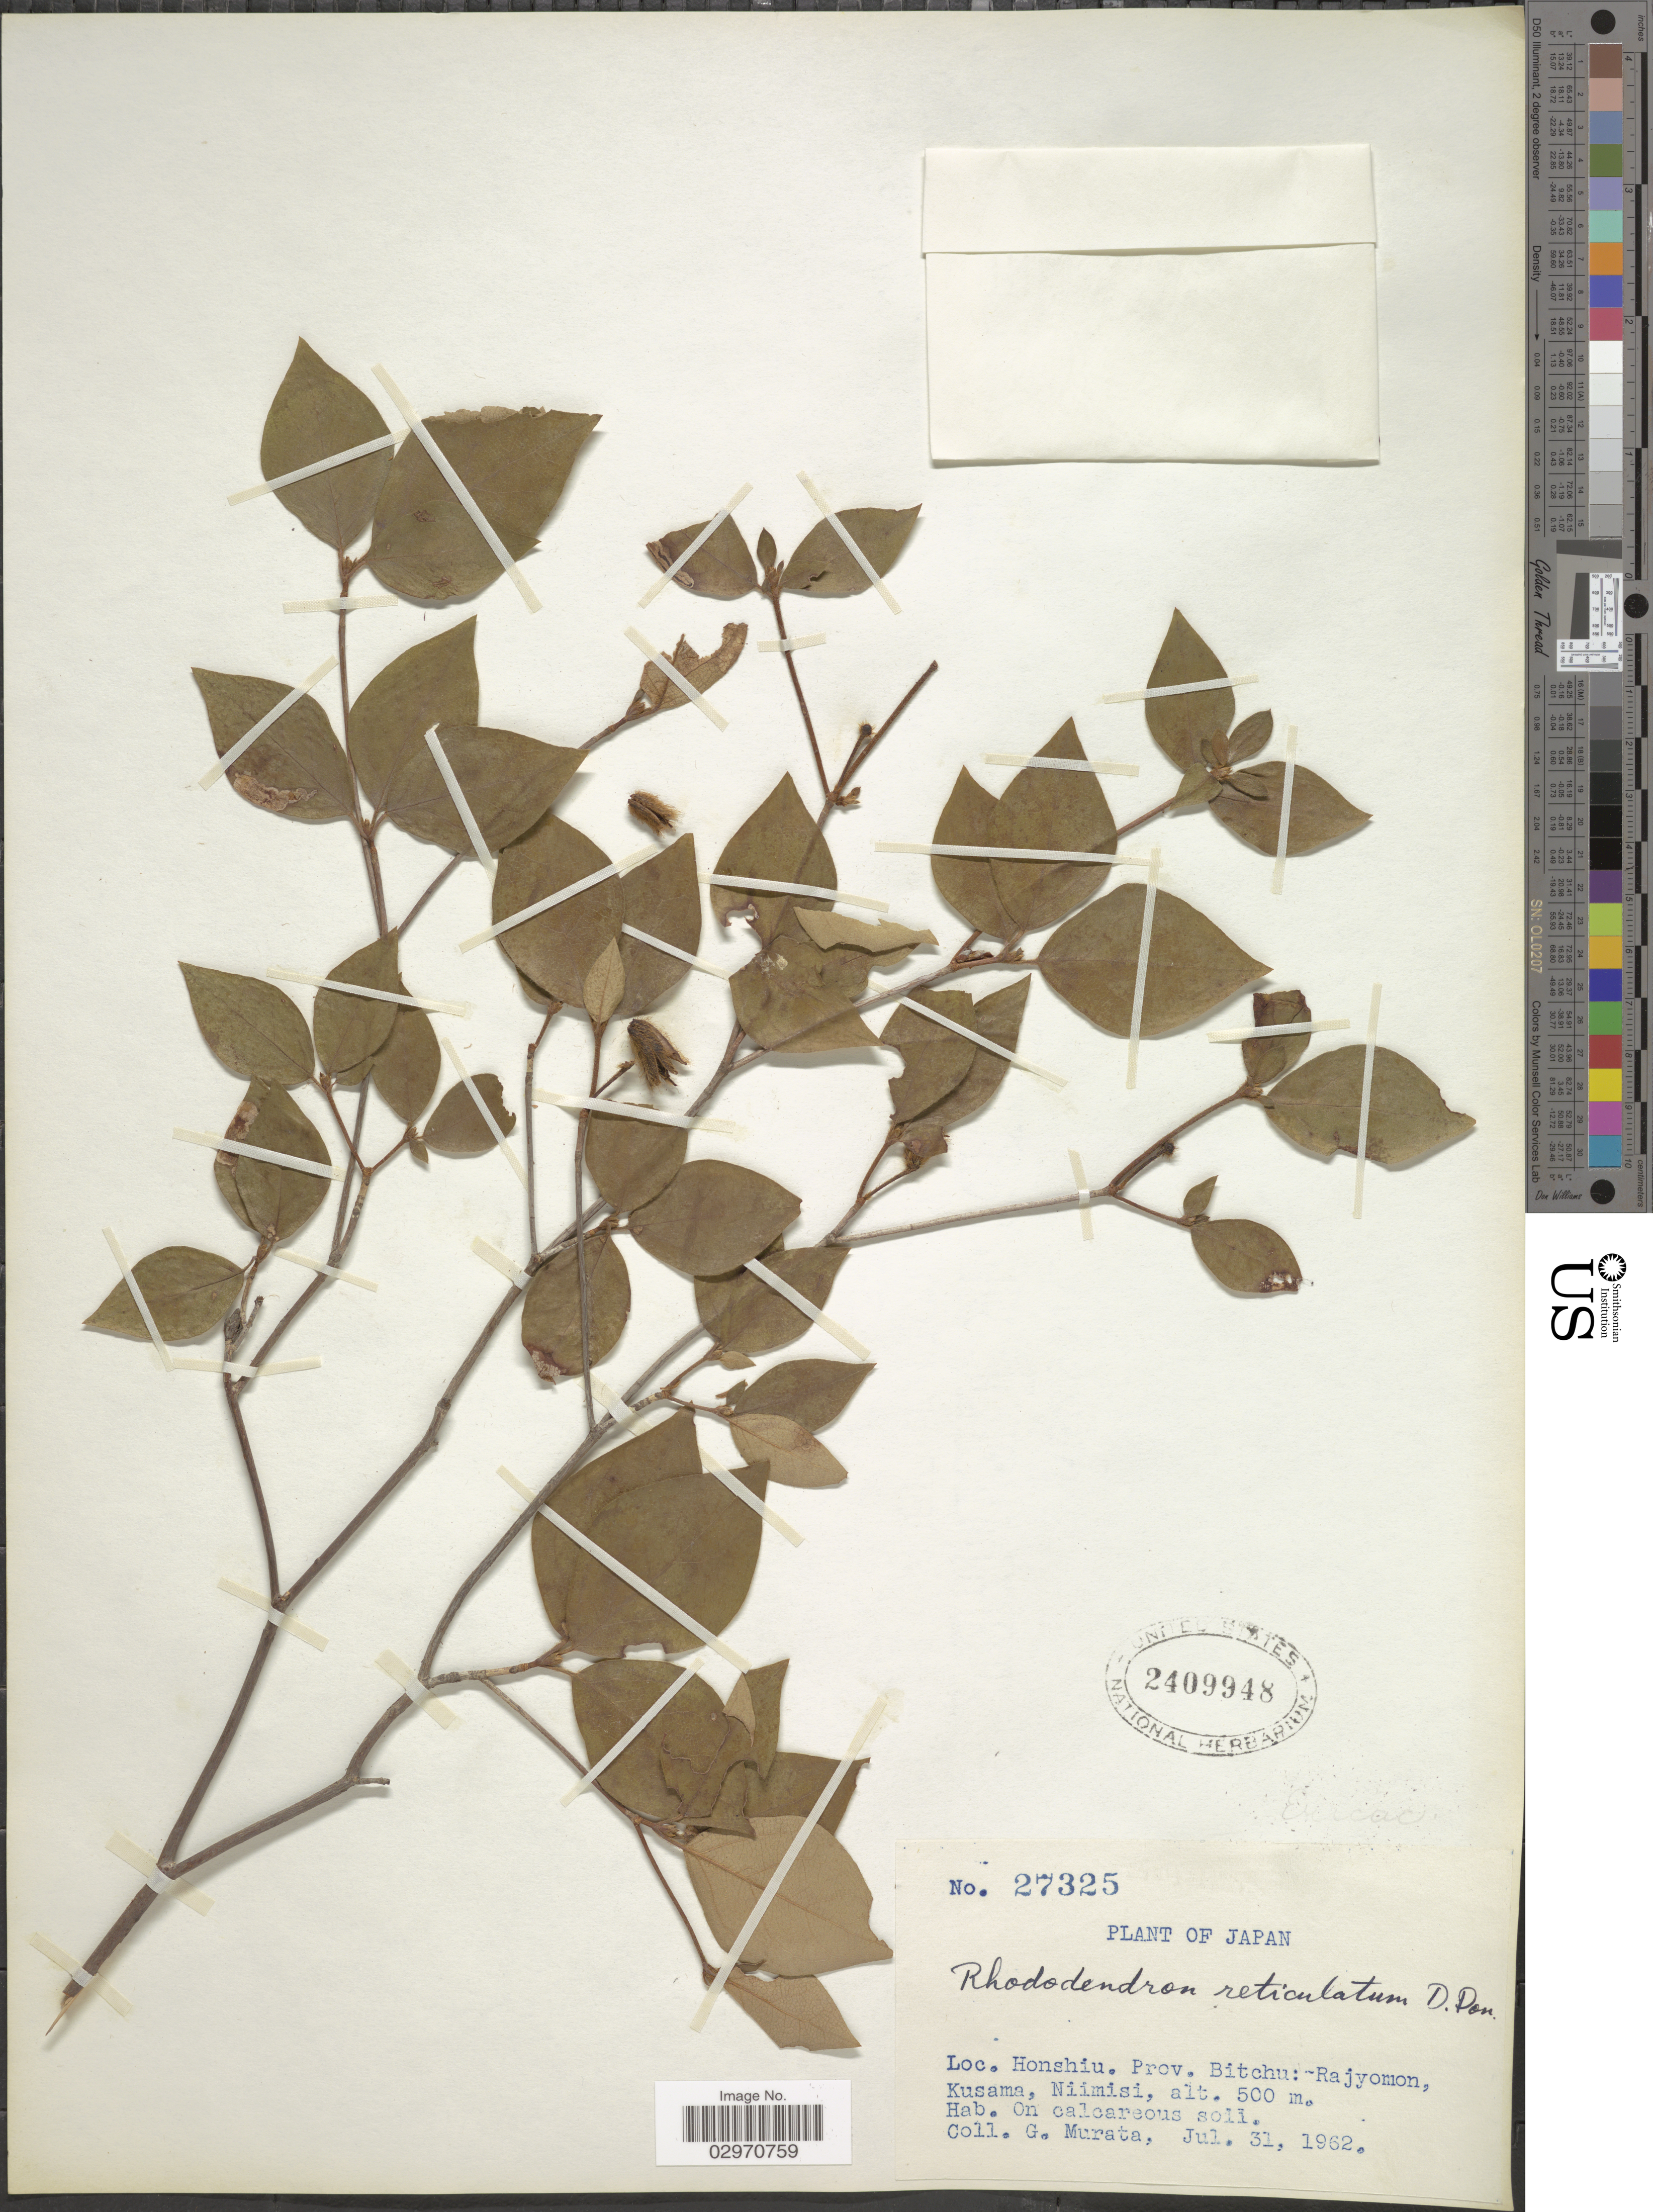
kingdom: Plantae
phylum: Tracheophyta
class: Magnoliopsida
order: Ericales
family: Ericaceae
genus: Rhododendron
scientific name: Rhododendron farrerae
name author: Sweet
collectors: G. Murata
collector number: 27325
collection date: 1962-07-31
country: Japan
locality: Honshiu. Prov. Bitchu: - Rajyomon, Kusama, Niimisi.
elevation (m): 500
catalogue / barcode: US 2409948